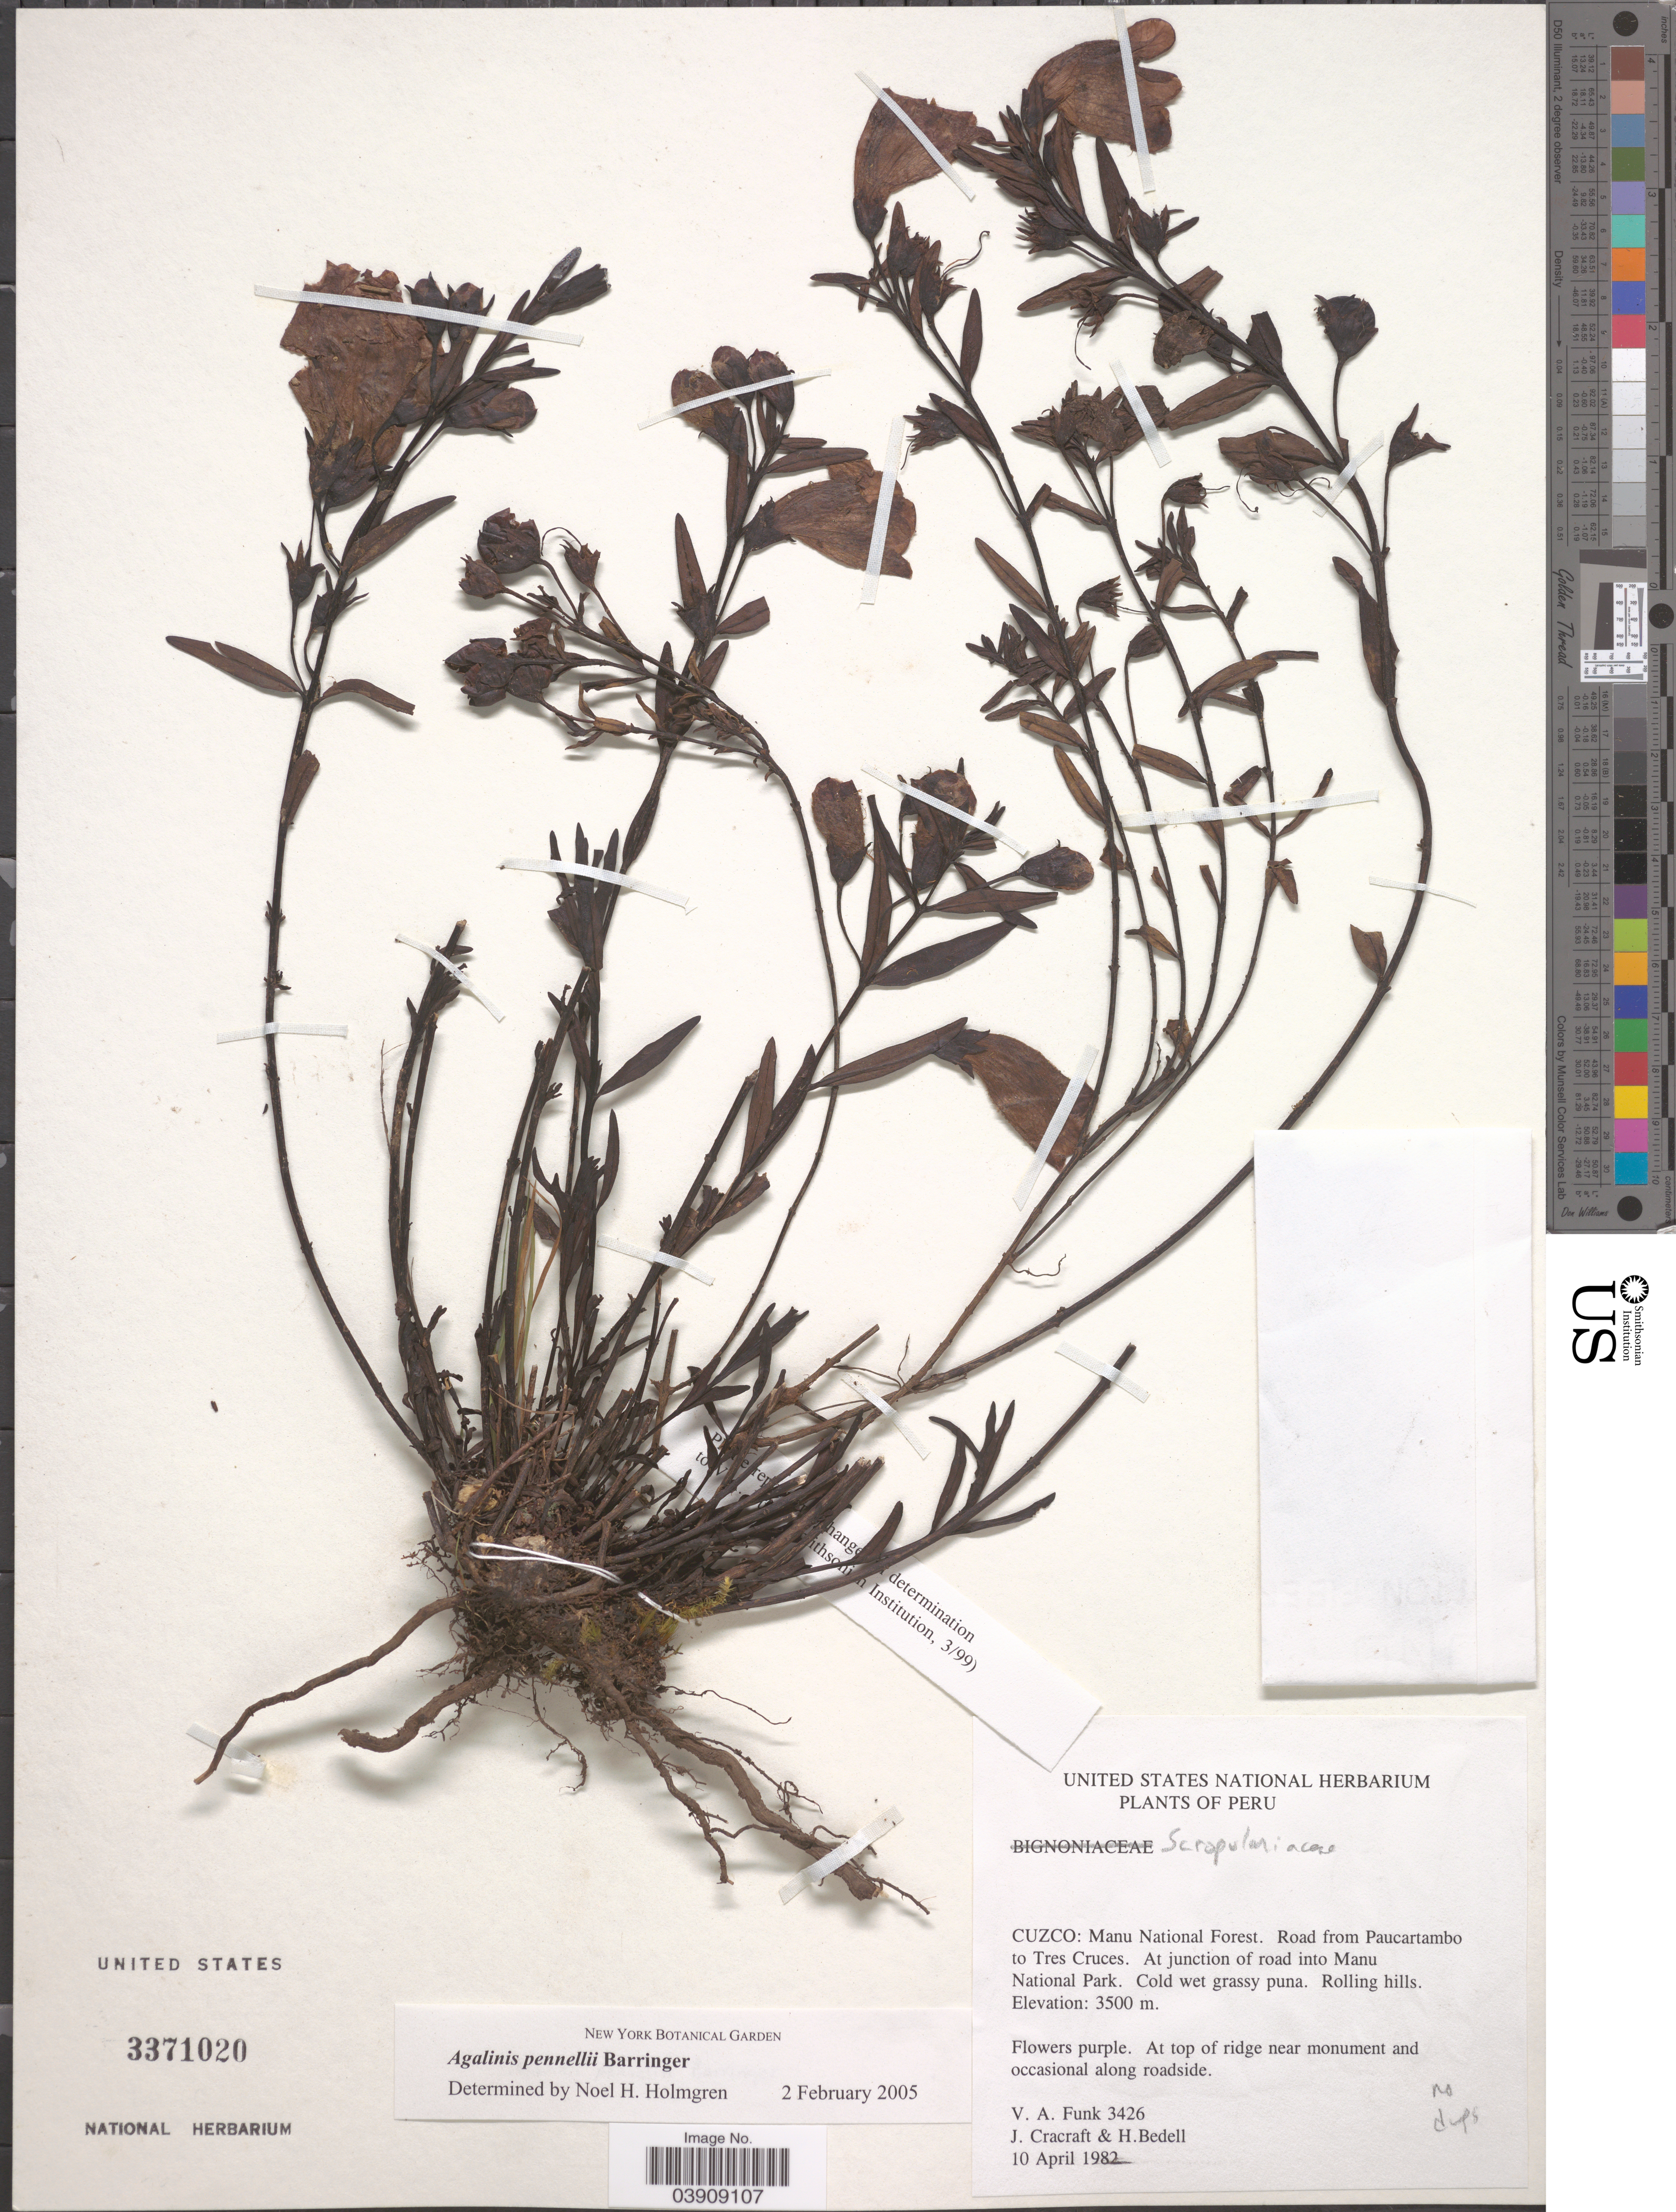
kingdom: Plantae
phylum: Tracheophyta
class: Magnoliopsida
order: Lamiales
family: Orobanchaceae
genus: Agalinis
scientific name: Agalinis pennellii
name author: Barringer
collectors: V. Funk, J. L. Cracraft & H. Bedell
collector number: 3426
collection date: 1982-04-10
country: Peru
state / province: Cusco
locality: Cuzco: Manu National Forest. Road from Paucartambo to Tres Cruces. At junction of road into Manu National Park.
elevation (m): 3500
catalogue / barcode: US 3371020